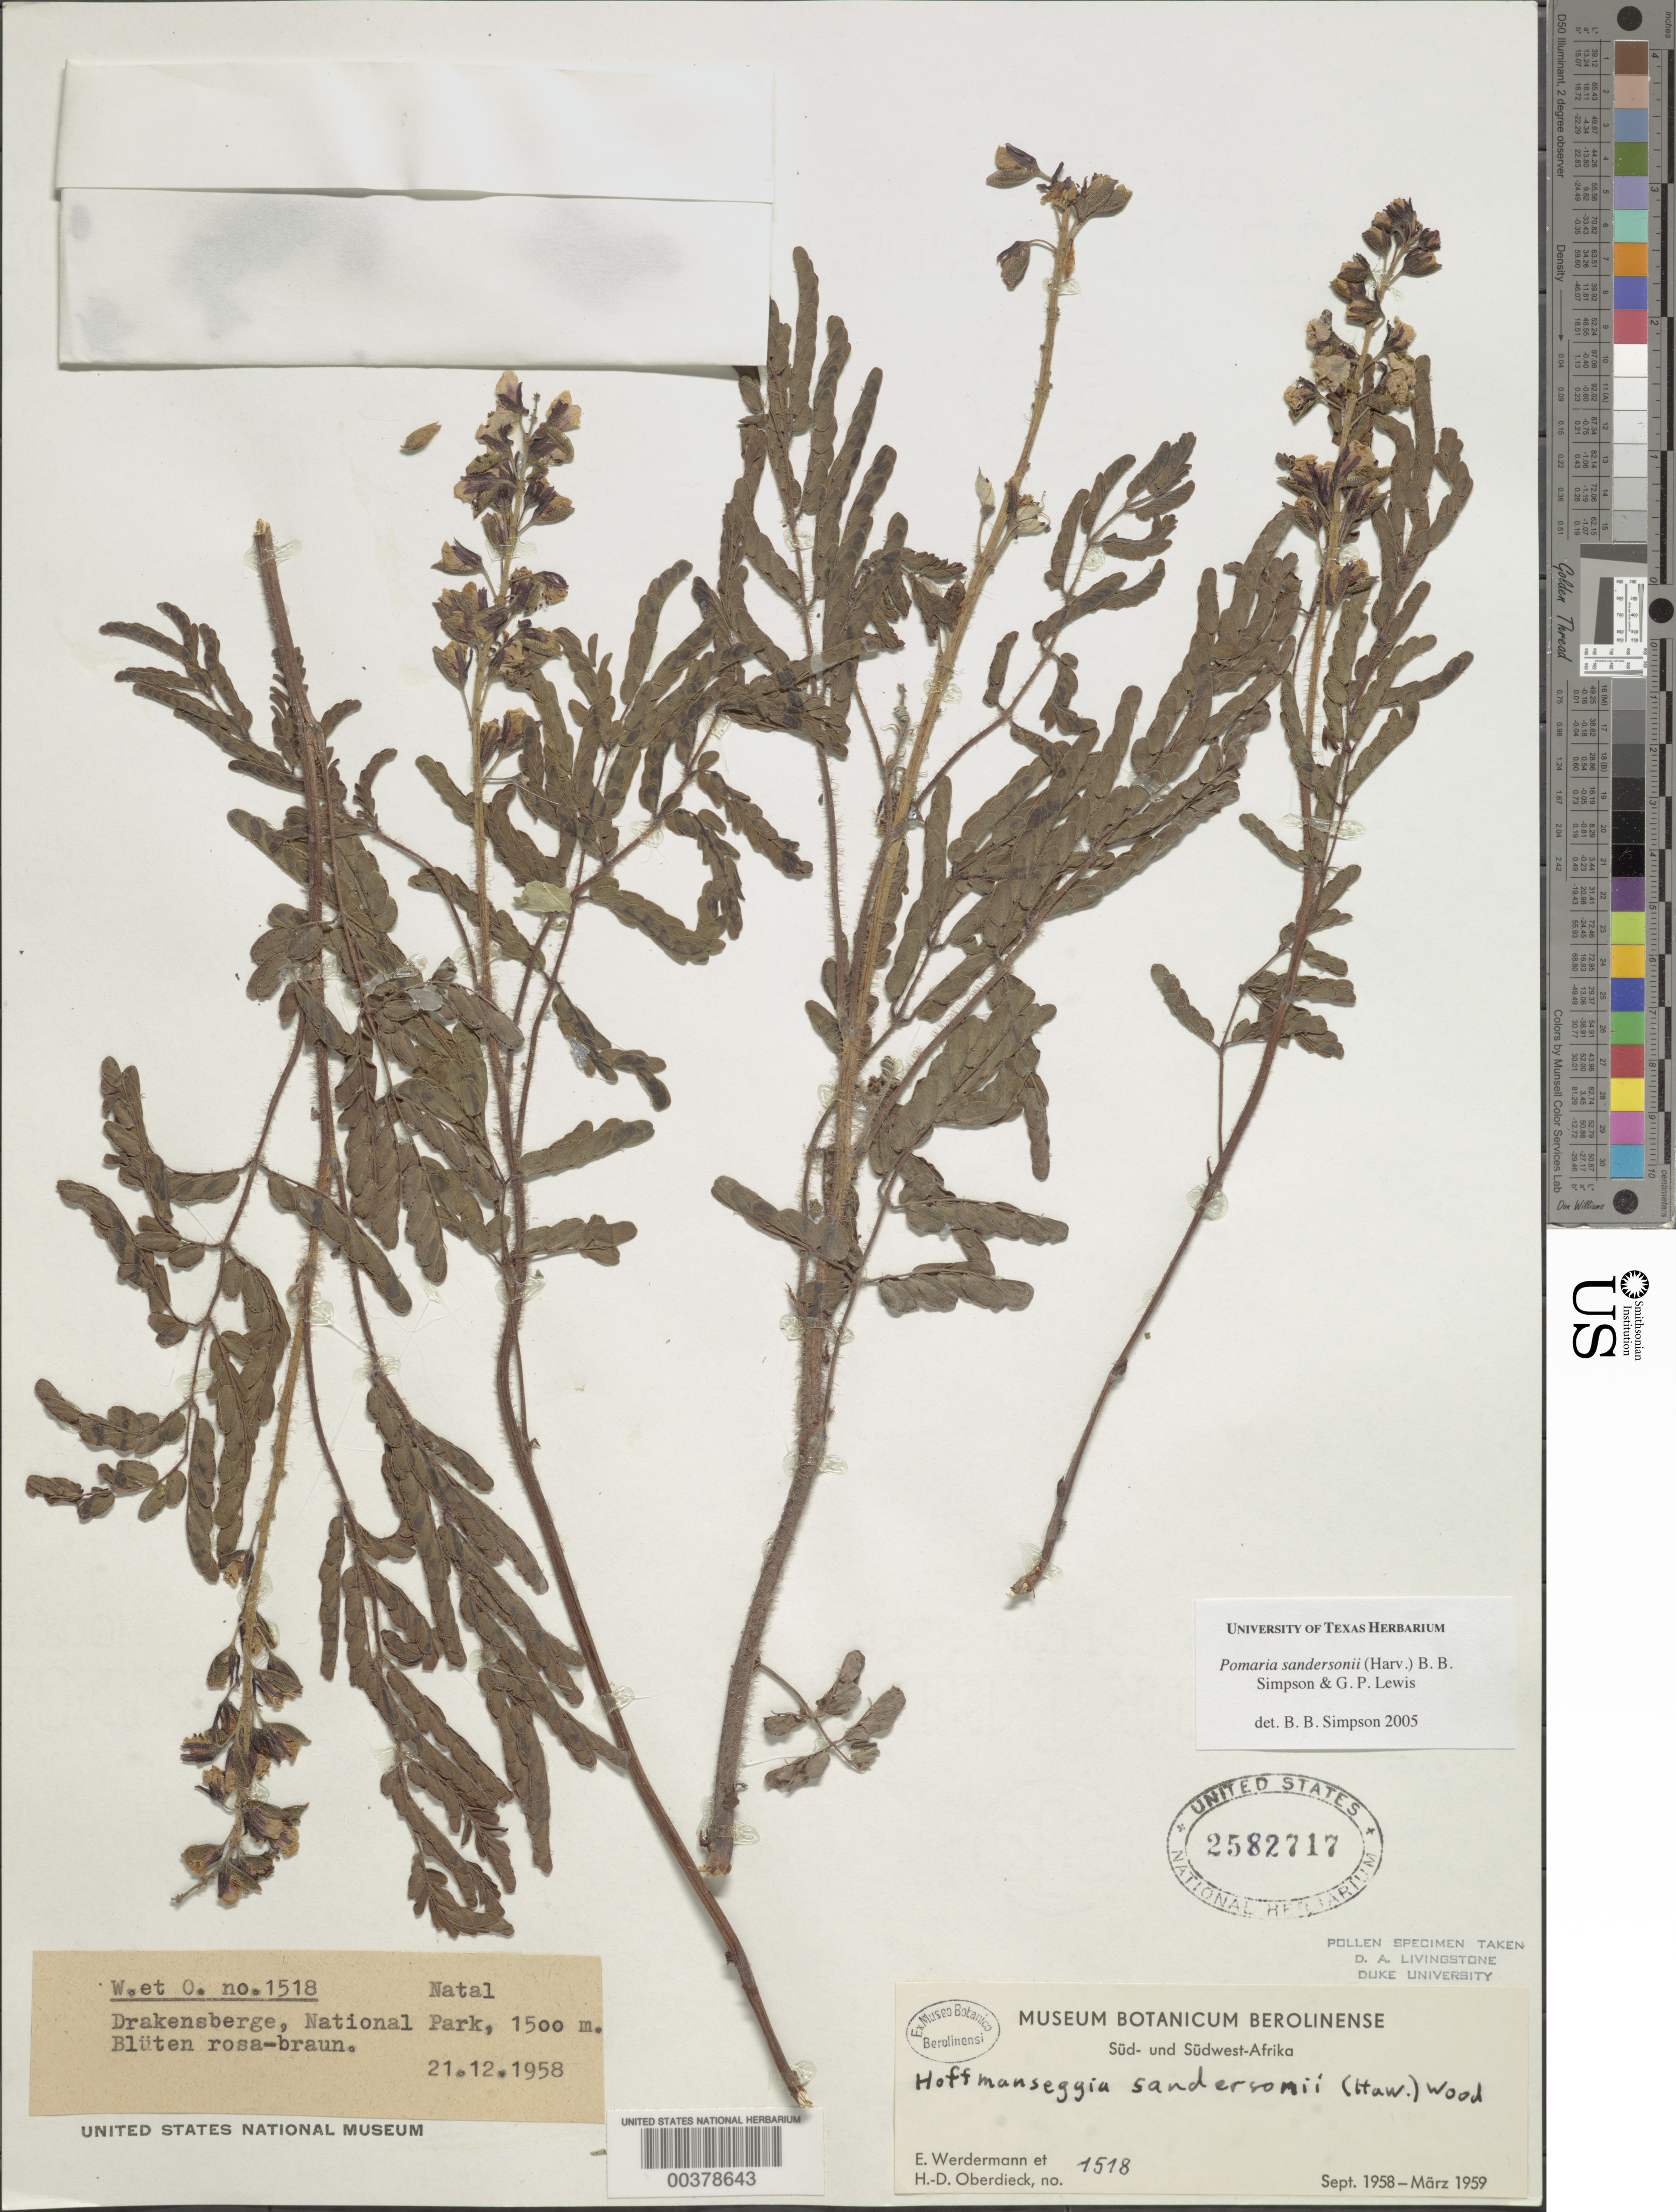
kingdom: Plantae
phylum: Tracheophyta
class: Magnoliopsida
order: Fabales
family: Fabaceae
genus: Pomaria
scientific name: Pomaria sandersonii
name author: (Harv.) B.B. Simpson & G.P. Lewis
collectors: E. Werdermann & H. Oberdieck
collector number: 1518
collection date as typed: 21 Dec 1958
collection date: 1958-12-21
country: Namibia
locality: Drakensberge, national park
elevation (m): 1500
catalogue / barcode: US 2582717